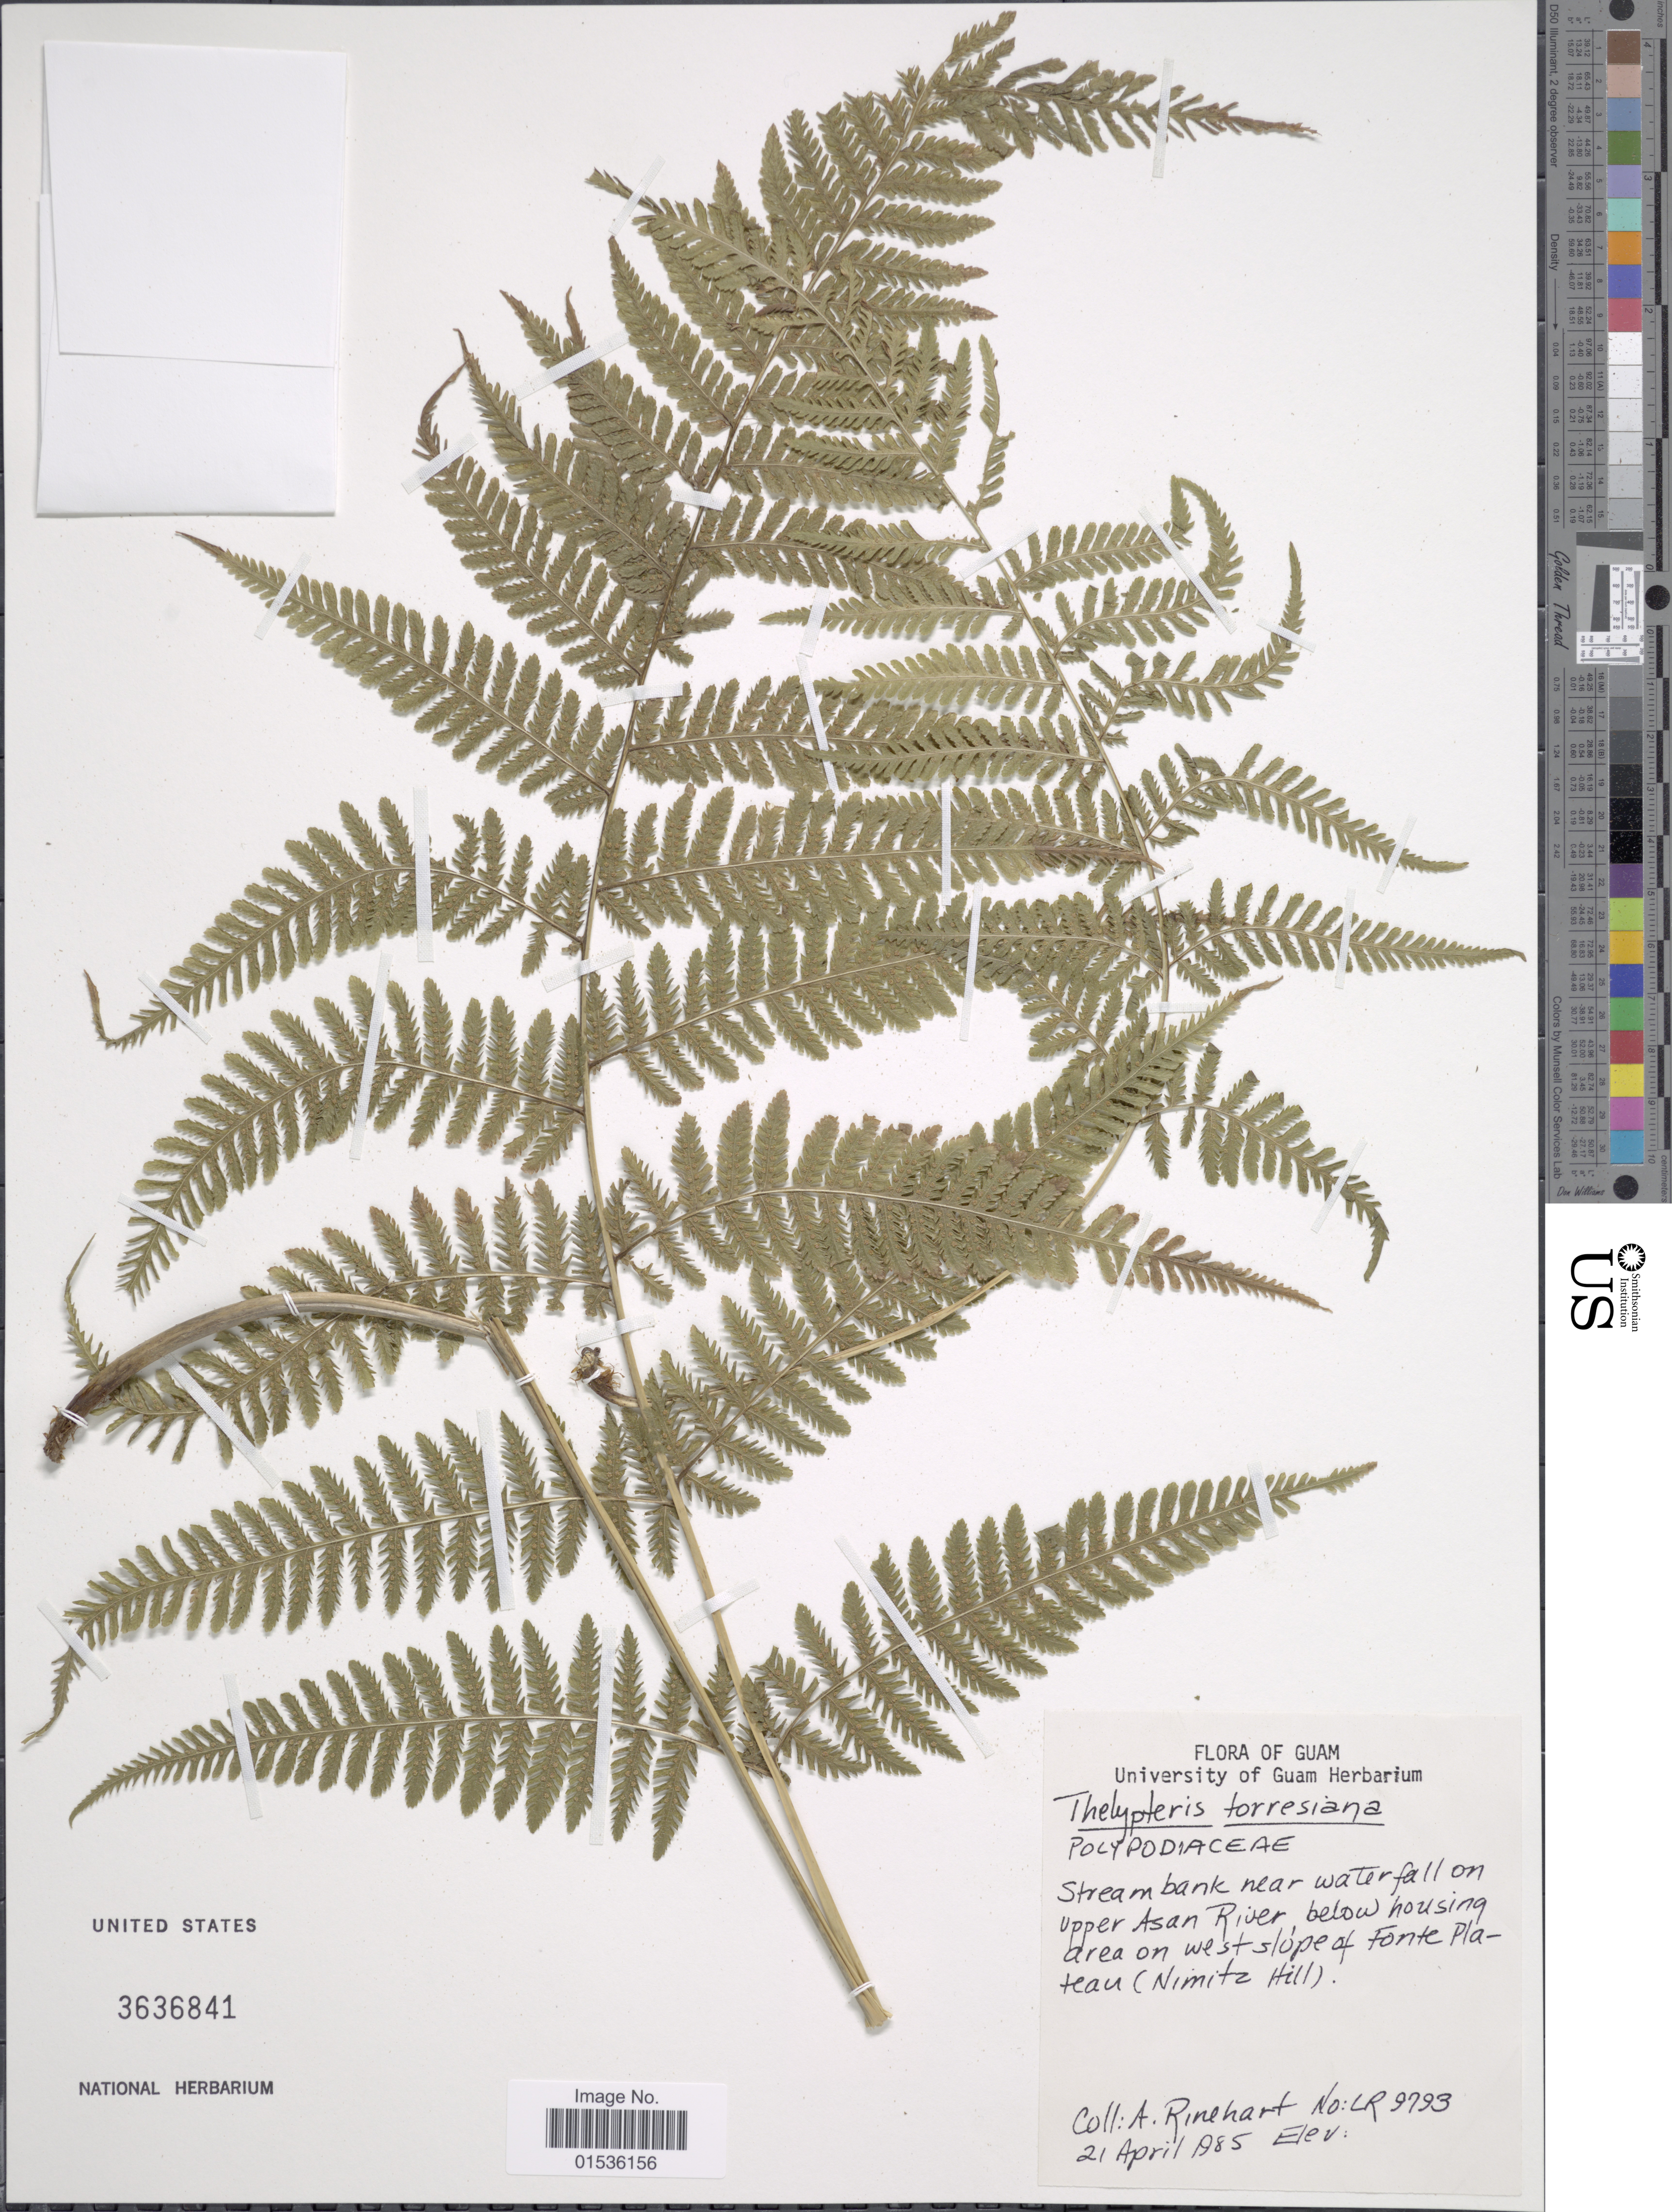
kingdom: Plantae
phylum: Tracheophyta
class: Polypodiopsida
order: Polypodiales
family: Thelypteridaceae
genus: Macrothelypteris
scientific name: Macrothelypteris torresiana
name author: (Gaudich.) Ching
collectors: A. Rinehart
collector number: LR9793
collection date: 1985-04-21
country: Guam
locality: Guam, Stream bank near waterfall on upper Asan River below housing area on west slope of Fonte Plateau (Nimitz Hill).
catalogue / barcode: US 3636841